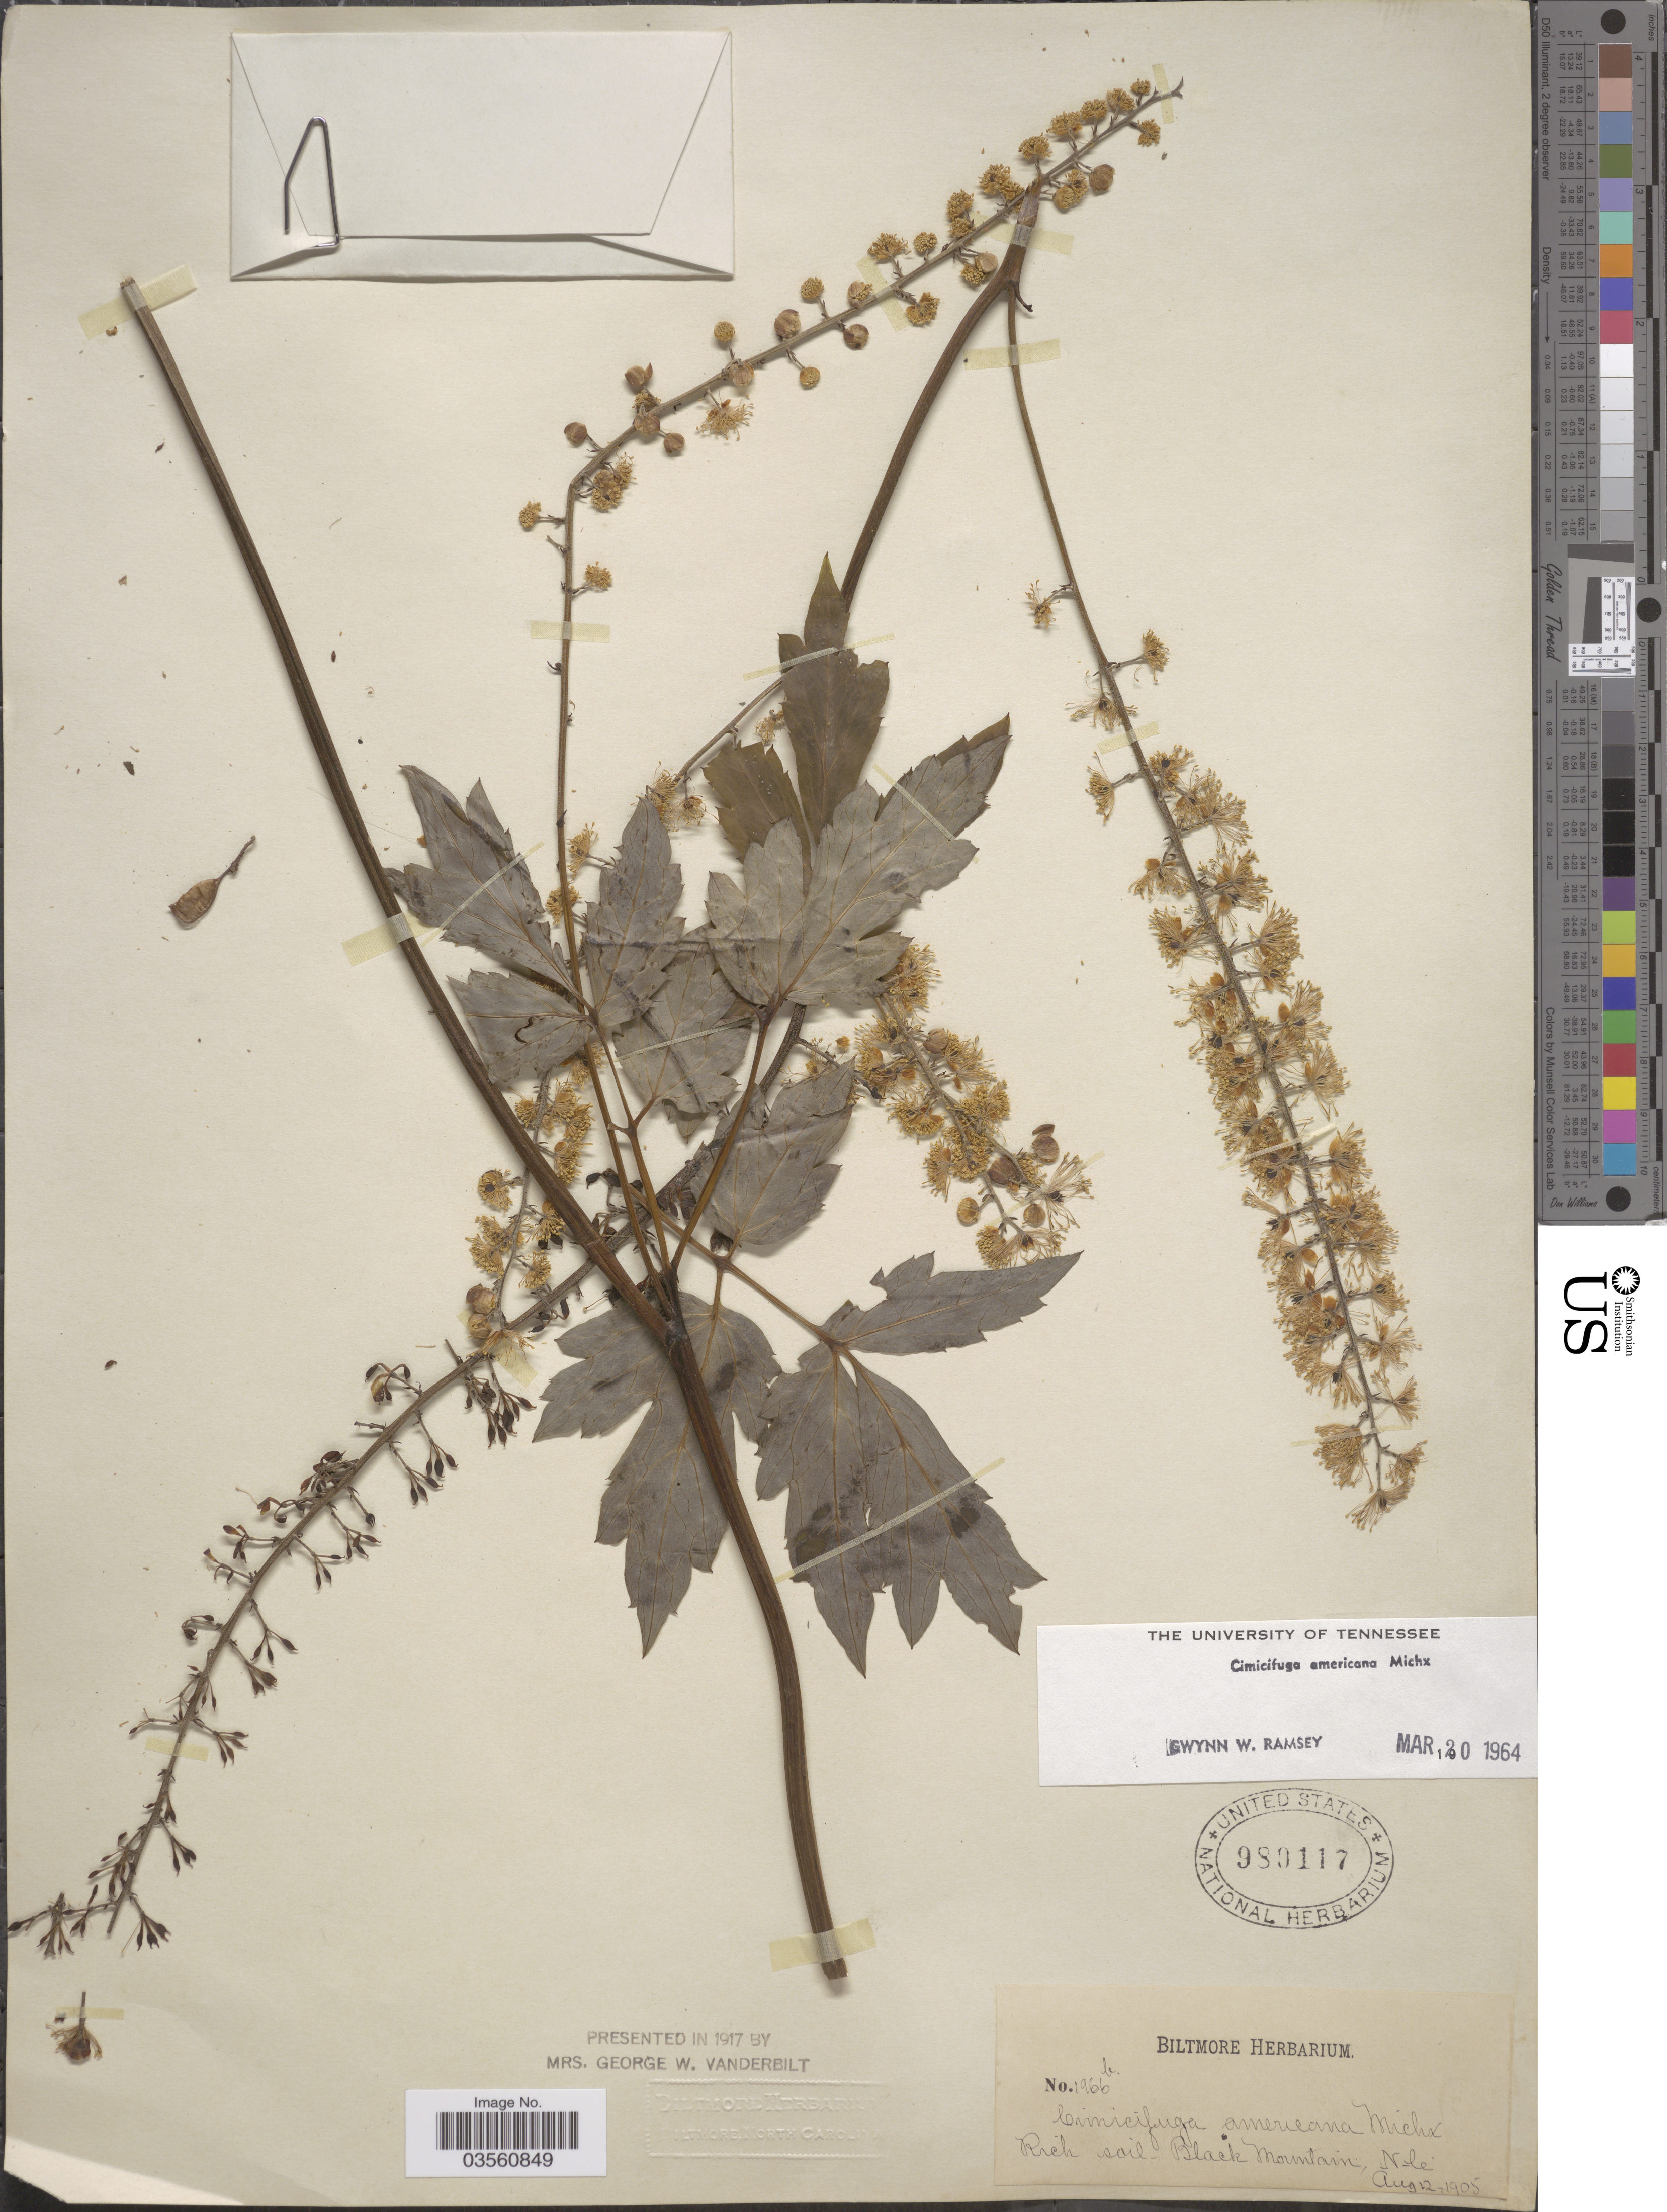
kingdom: Plantae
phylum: Tracheophyta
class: Magnoliopsida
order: Ranunculales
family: Ranunculaceae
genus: Actaea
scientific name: Actaea podocarpa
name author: DC.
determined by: Strong, M. T., (US), Smithsonian Institution - National Museum of Natural History (UNITED STATES)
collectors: ex herb. Biltmore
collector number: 1966b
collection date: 1905-08-12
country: United States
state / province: North Carolina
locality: Black Mountain.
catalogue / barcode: US 980117